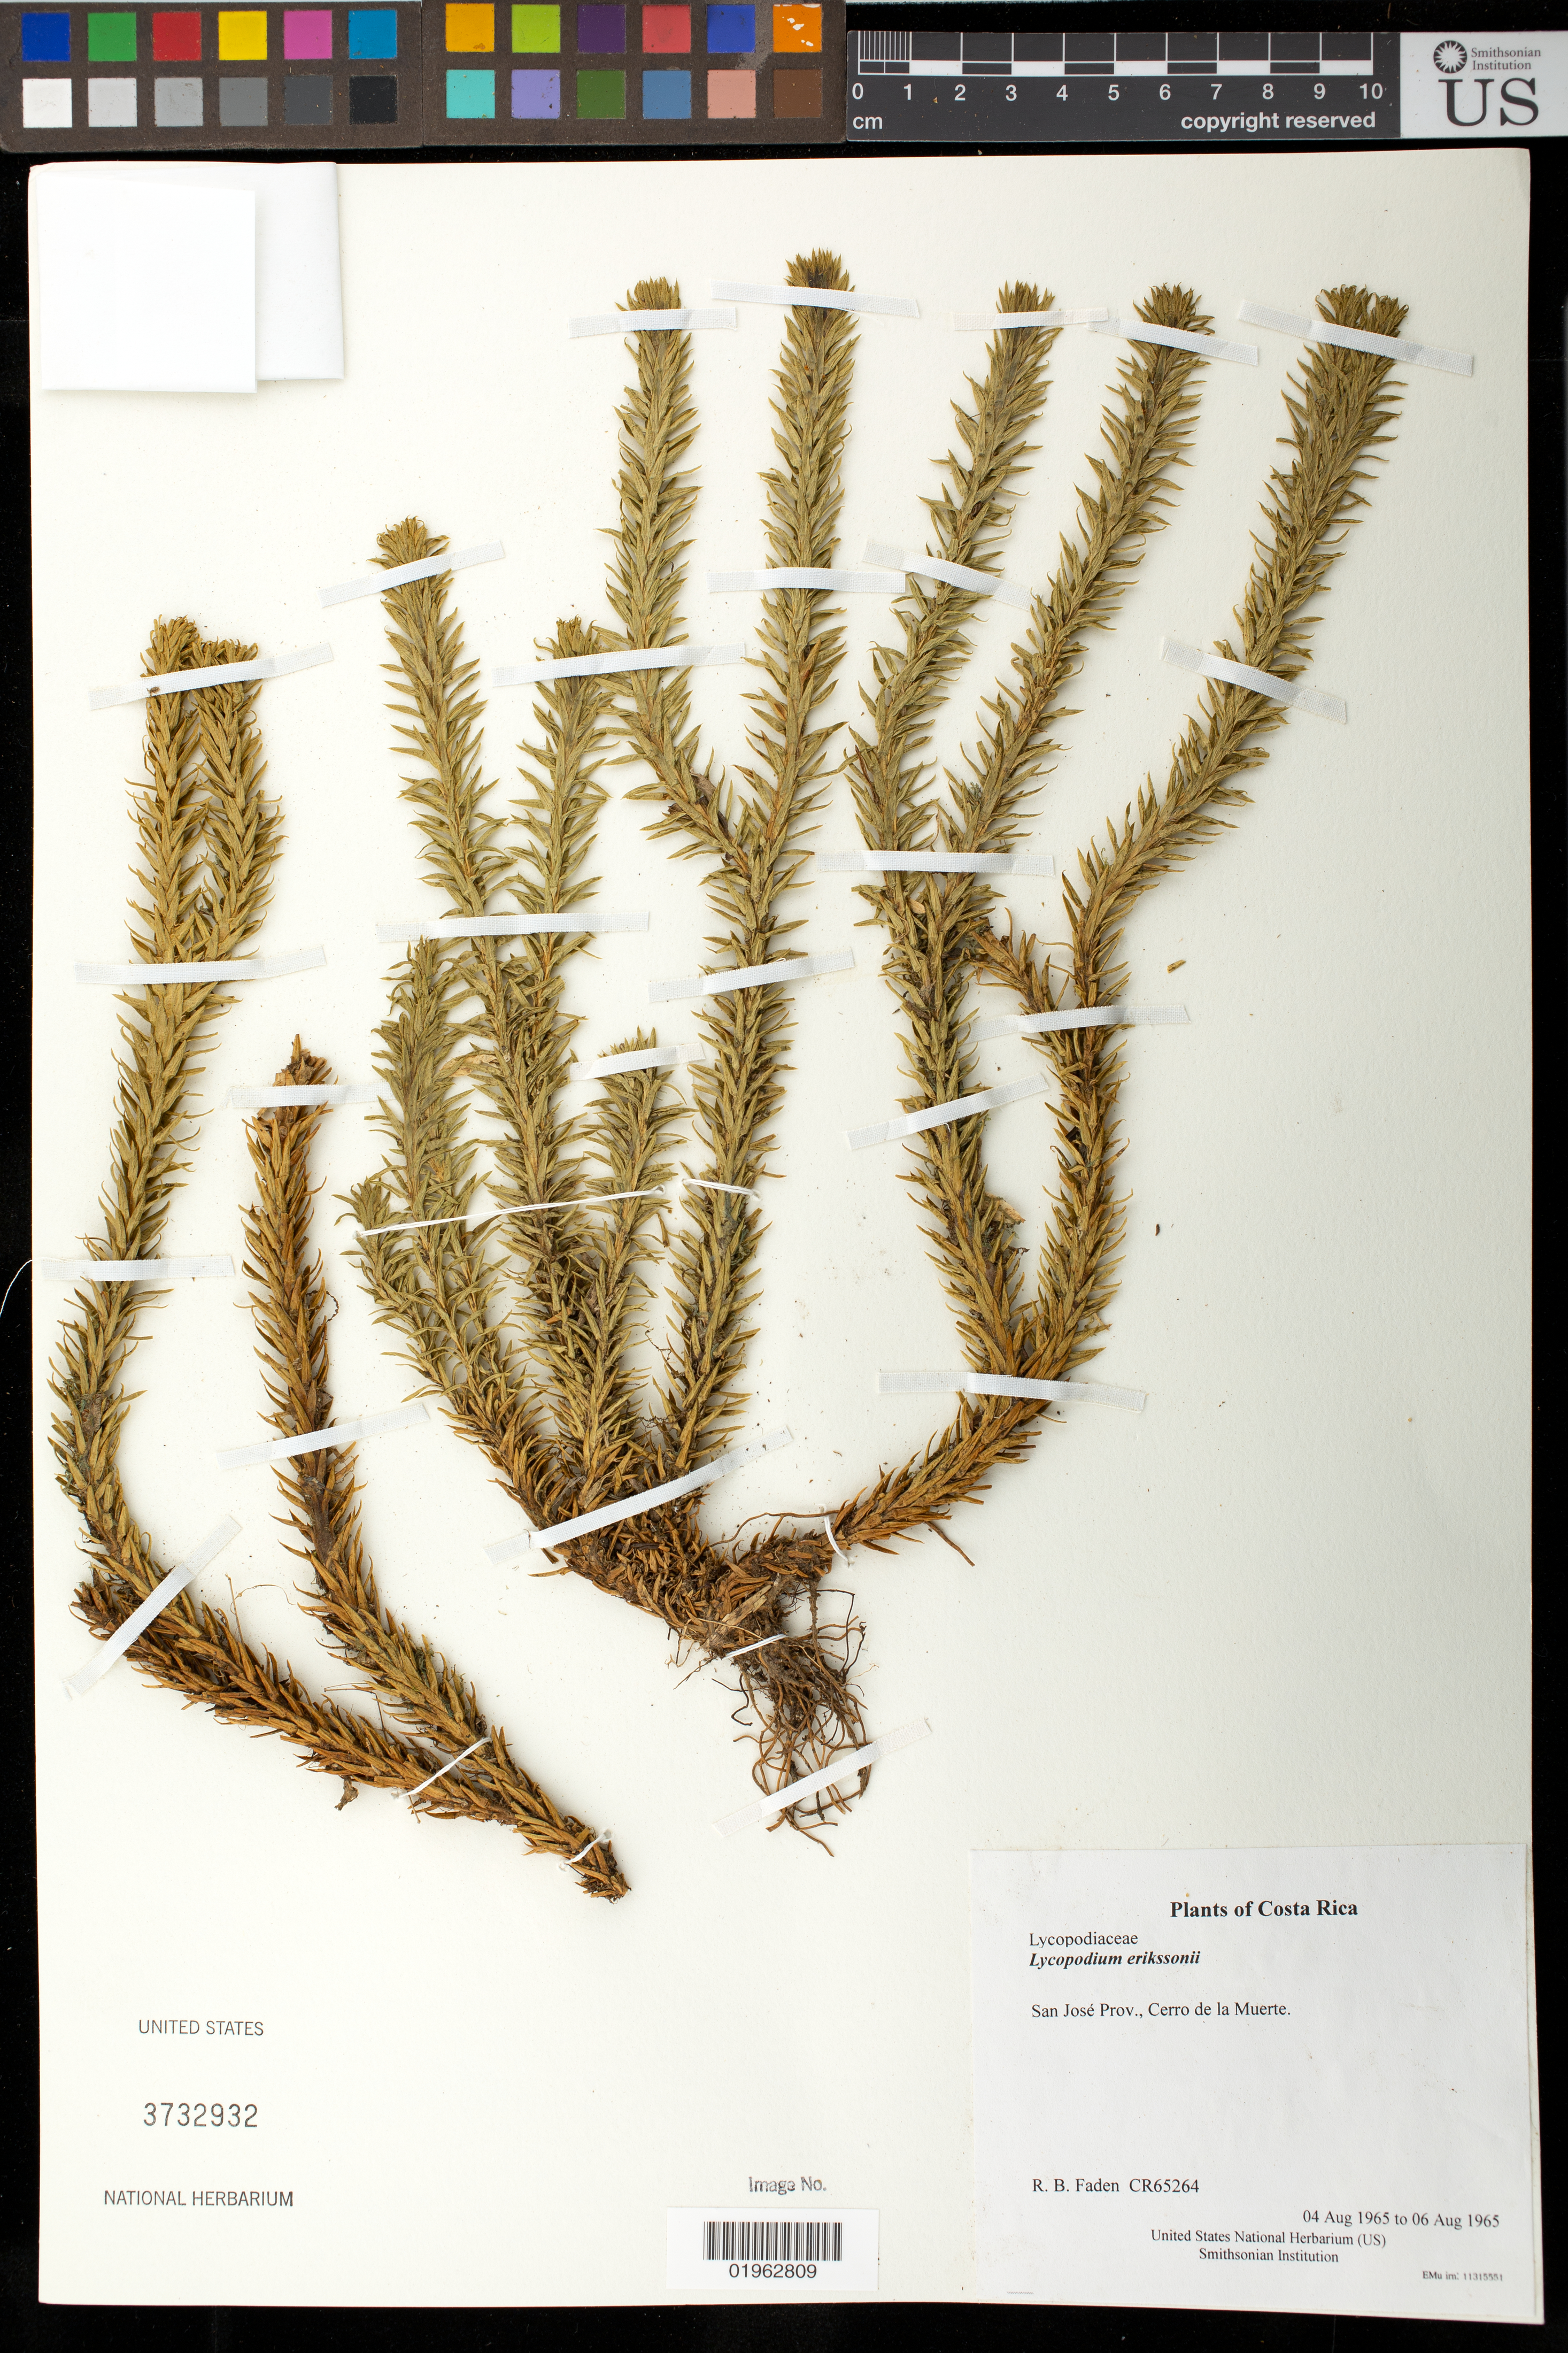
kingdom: Plantae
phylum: Tracheophyta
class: Lycopodiopsida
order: Lycopodiales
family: Lycopodiaceae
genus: Phlegmariurus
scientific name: Phlegmariurus cruentus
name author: (Spring) B. Øllg.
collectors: R. B. Faden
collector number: CR65264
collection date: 1965-08-04/1965-08-06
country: Costa Rica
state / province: San José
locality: Cerro de la Muerte.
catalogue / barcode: US 3732932